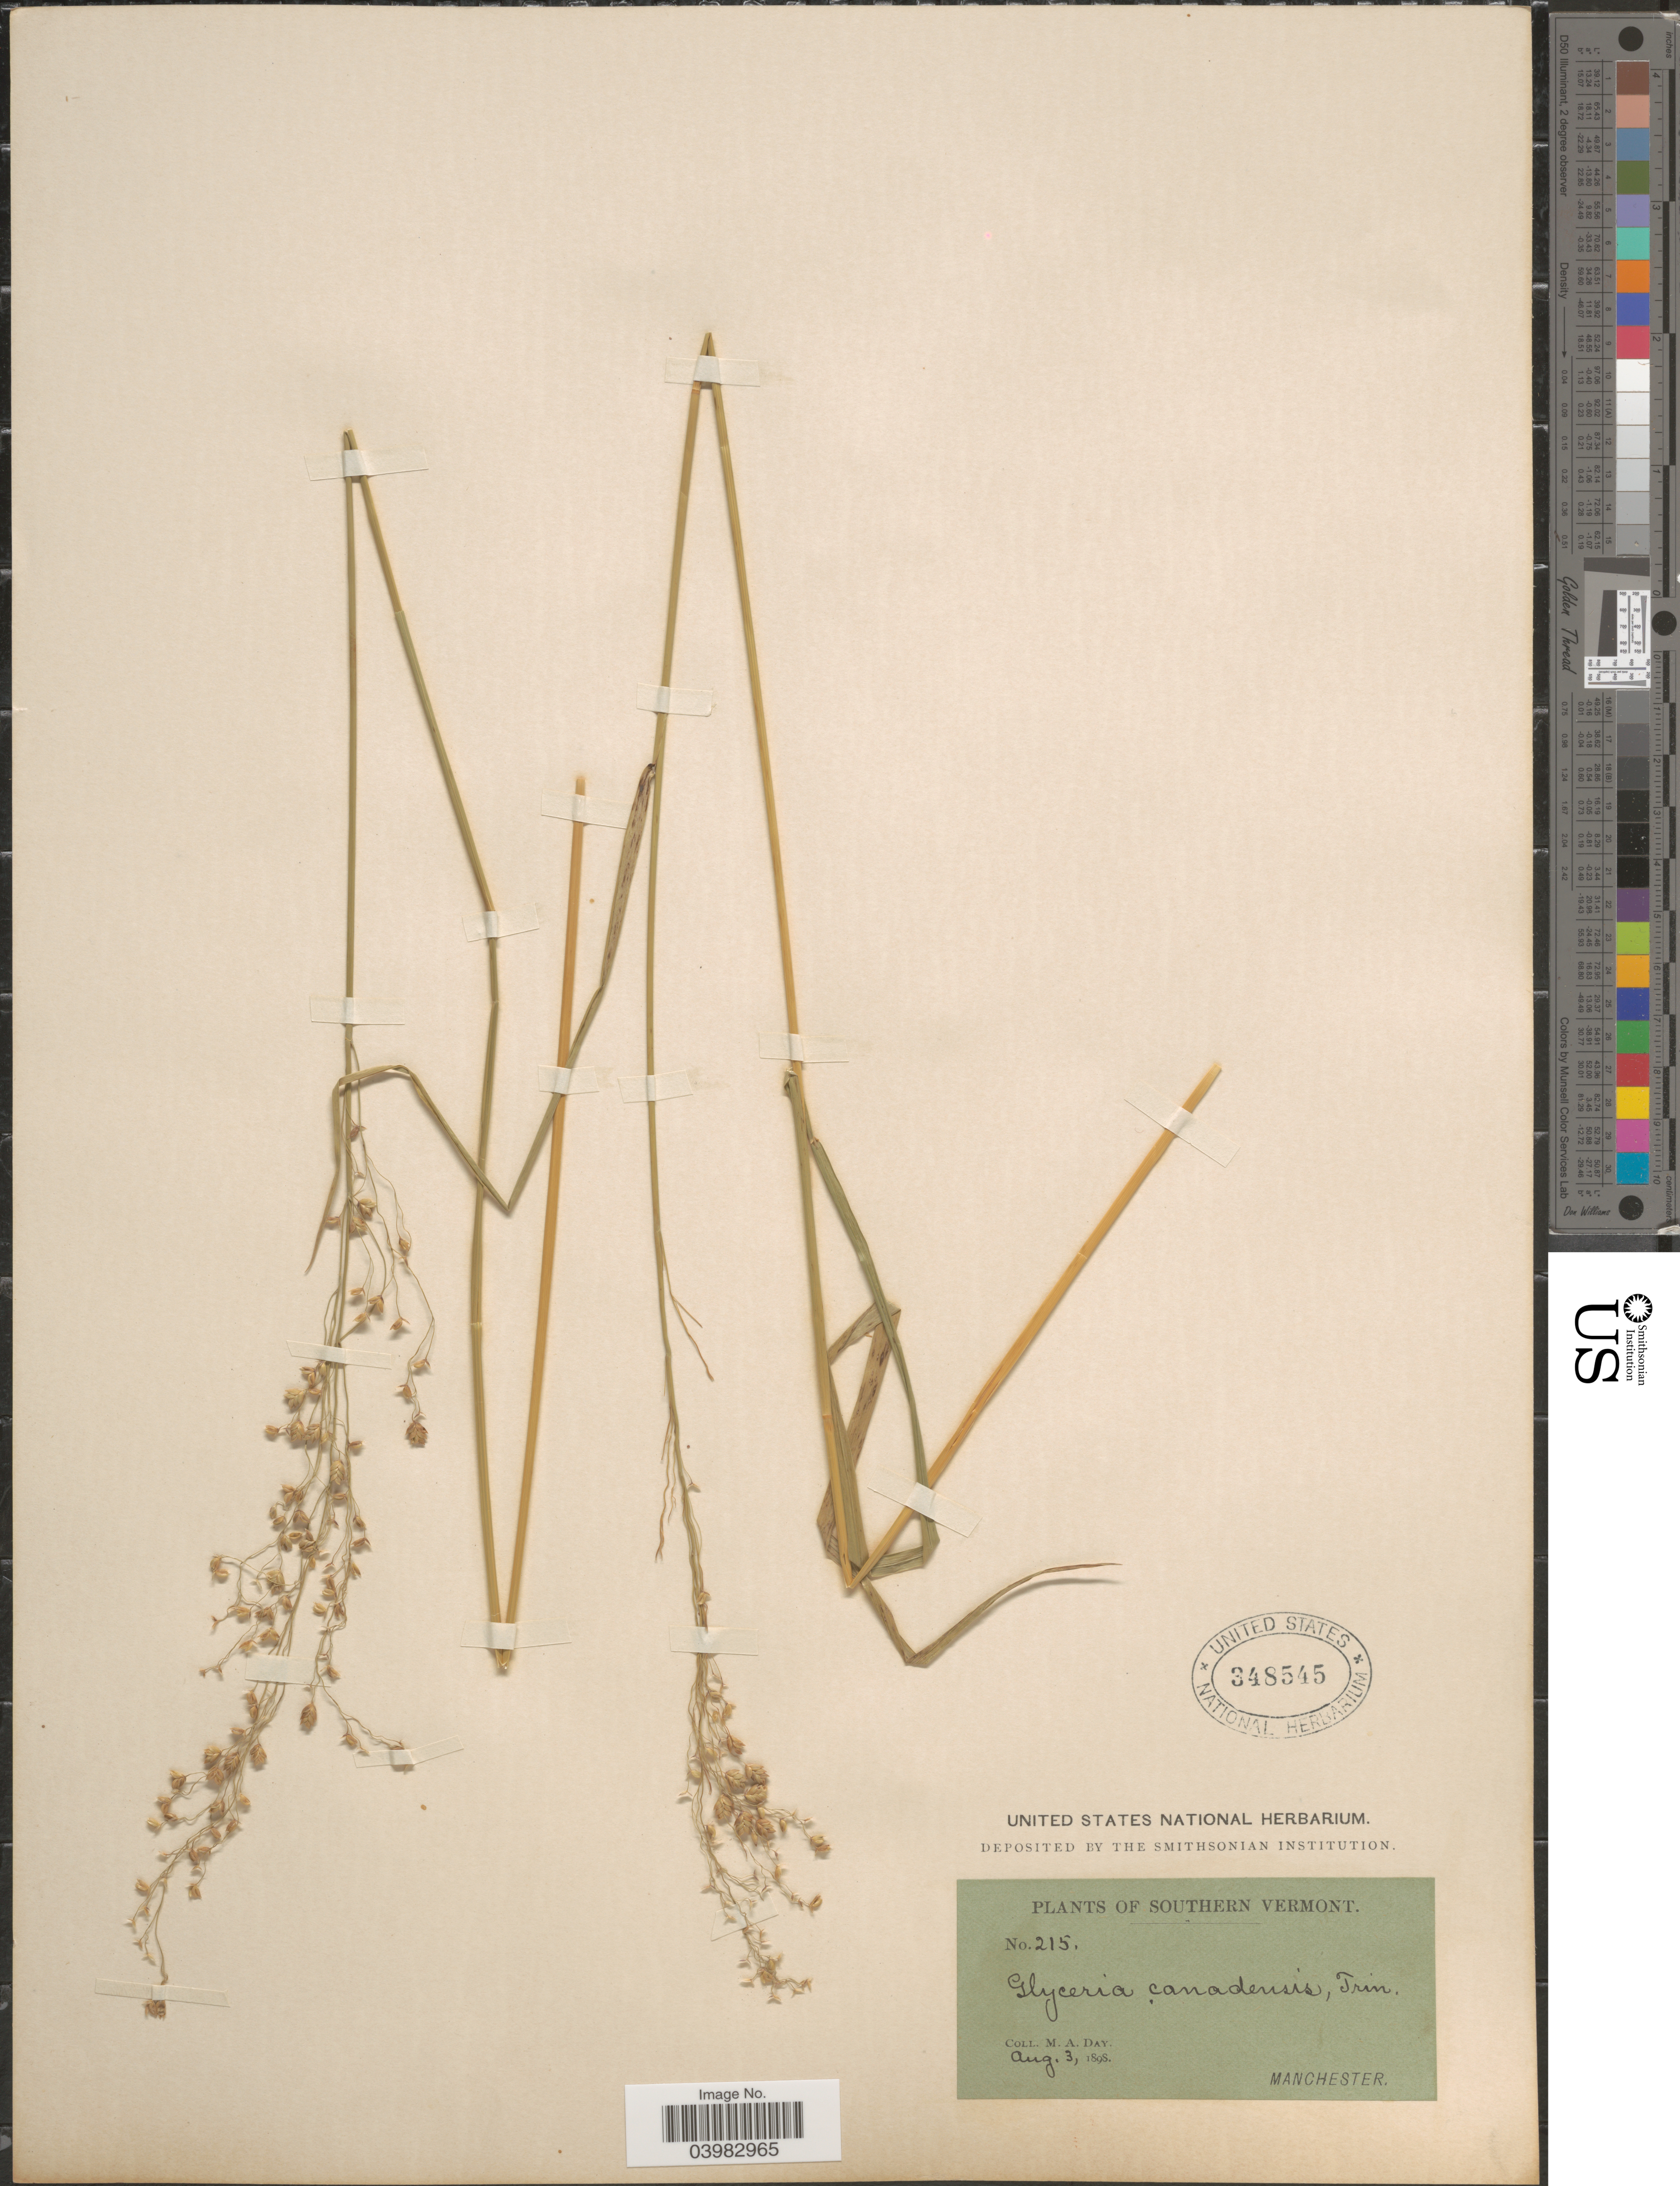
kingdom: Plantae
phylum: Tracheophyta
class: Liliopsida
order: Poales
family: Poaceae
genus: Glyceria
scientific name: Glyceria canadensis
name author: (Michx.) Trin.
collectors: M. Day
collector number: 215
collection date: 1898-08-03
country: United States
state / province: Vermont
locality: Southern Vermont. Manchester.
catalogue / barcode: US 348545